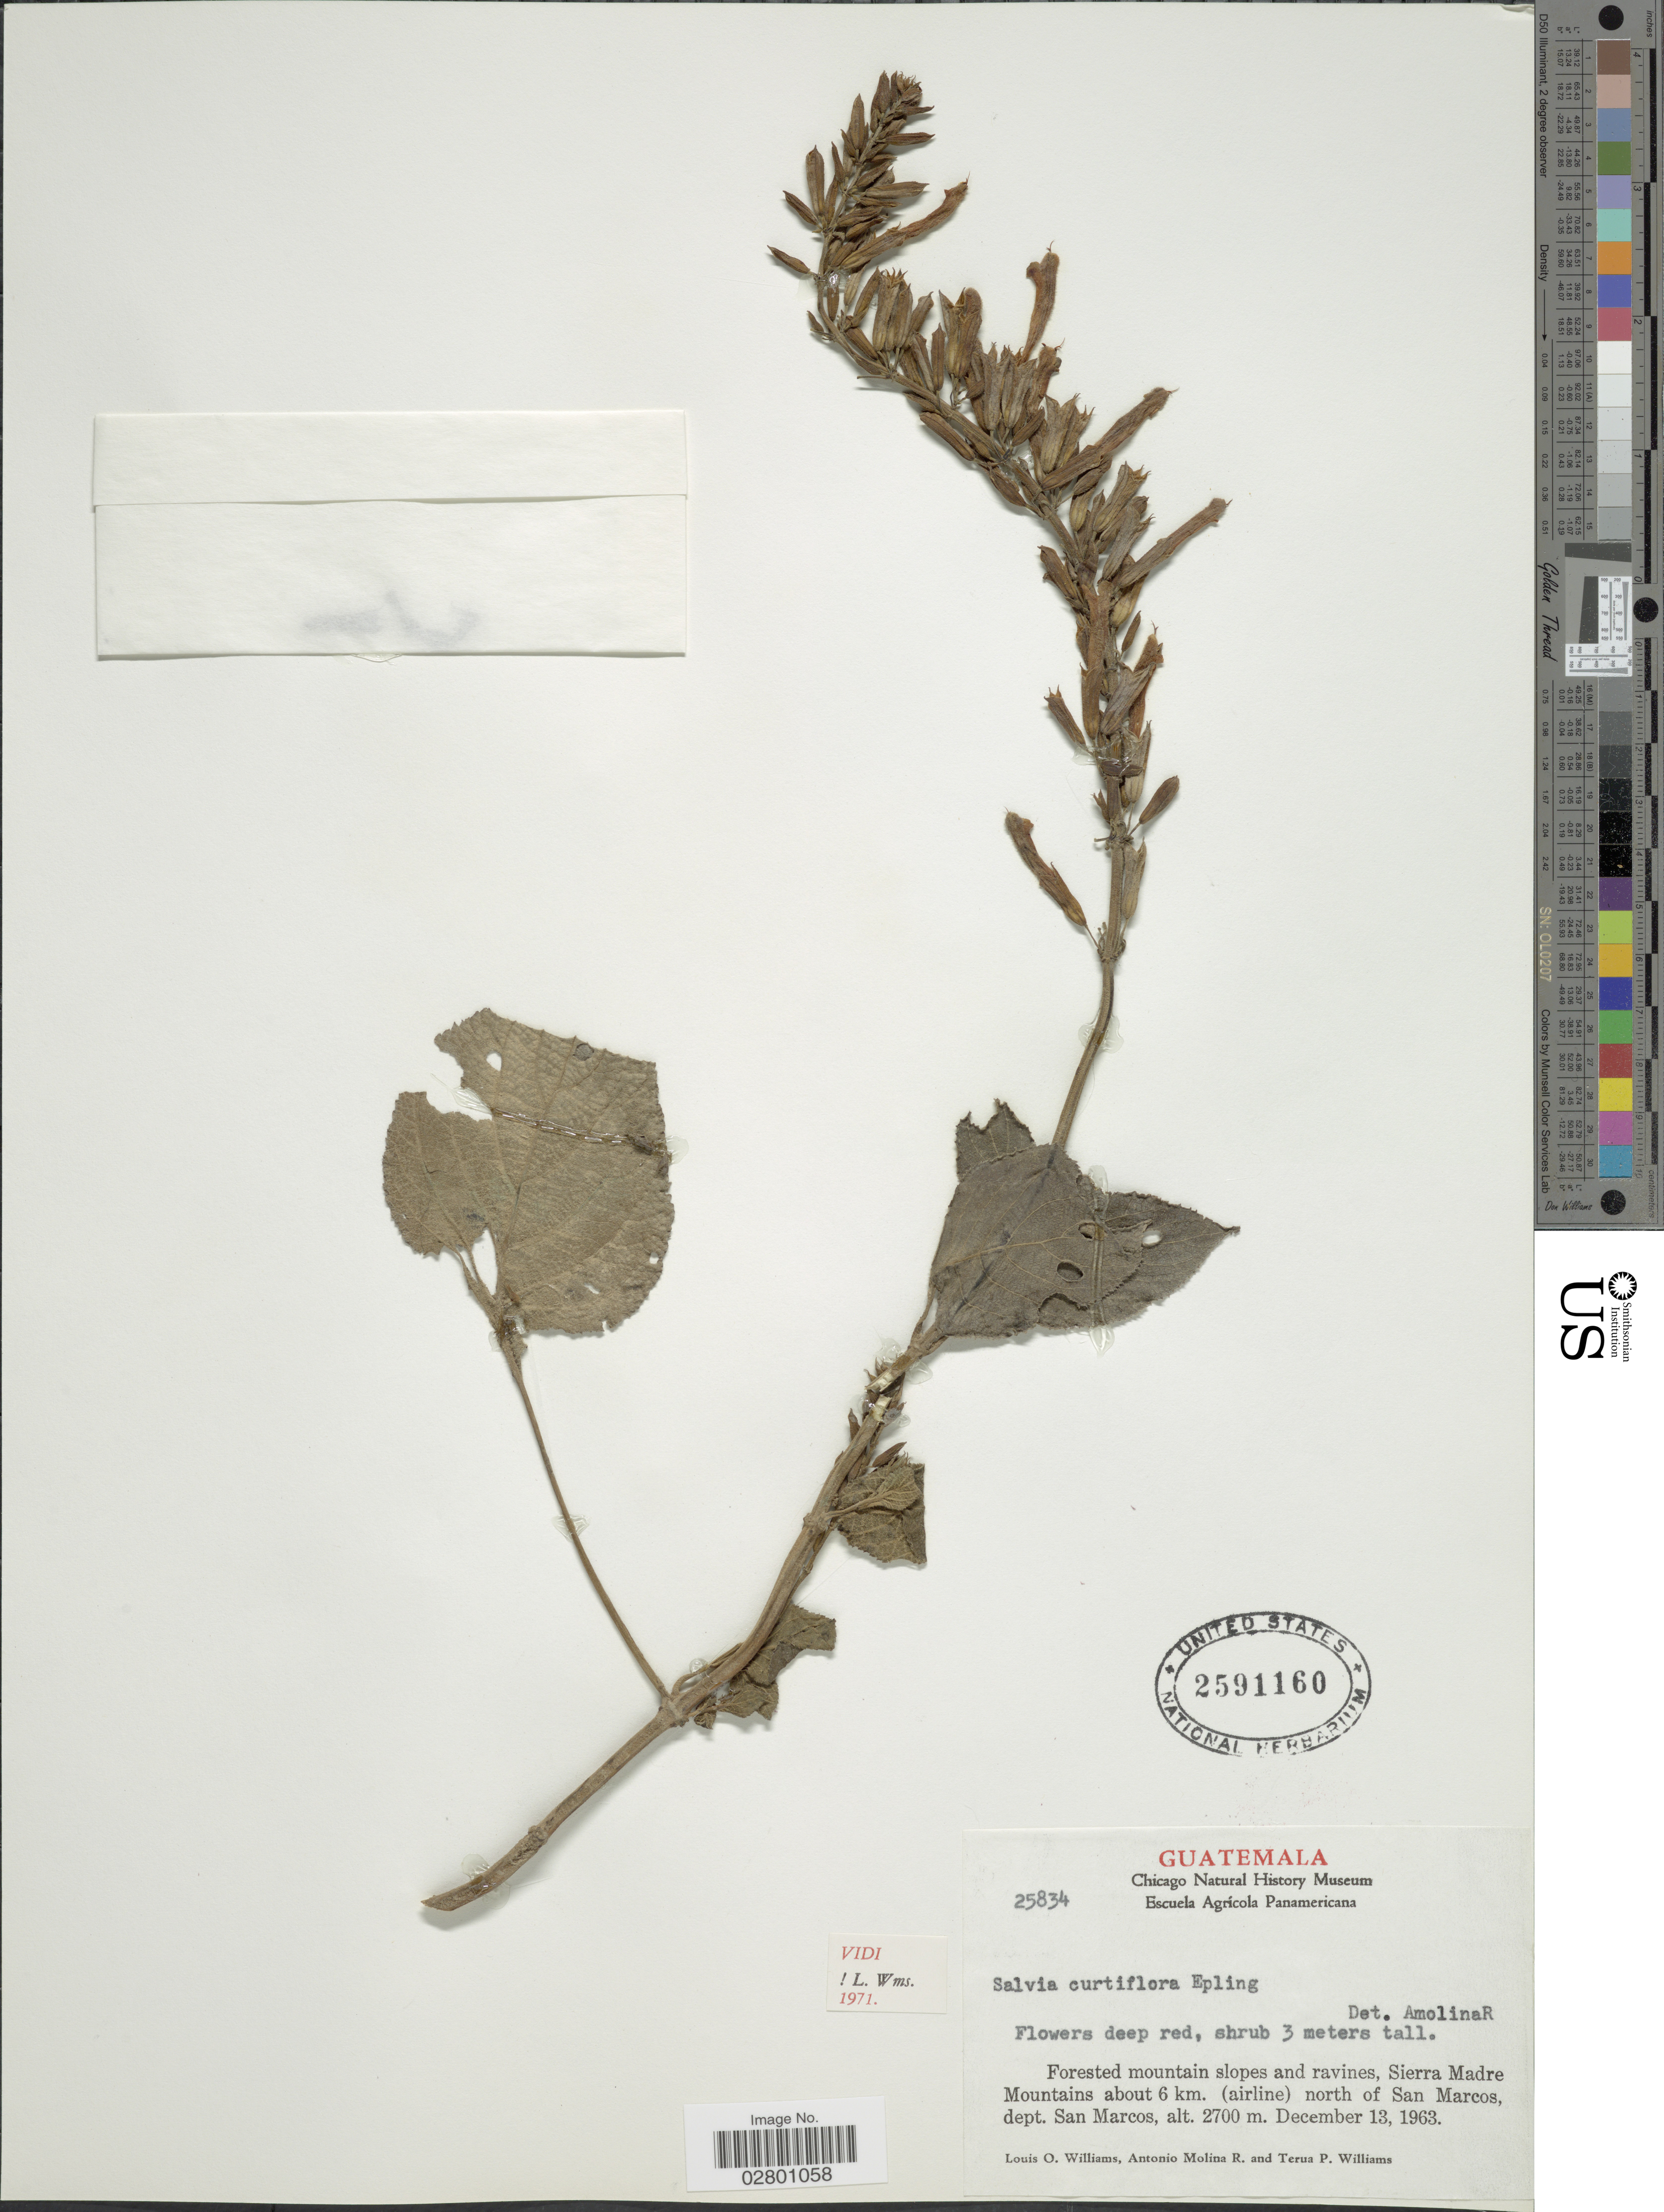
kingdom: Plantae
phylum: Tracheophyta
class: Magnoliopsida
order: Lamiales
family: Lamiaceae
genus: Salvia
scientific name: Salvia curtiflora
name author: Epling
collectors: L. O. Williams, A. Molina R. & T. P. Williams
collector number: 25834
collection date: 1963-12-13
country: Guatemala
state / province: San Marcos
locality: Forested mountain slopes and ravines, Sierra Madre Mountains about 6 km. (airline) north of San Marcos, dept. San Marcos.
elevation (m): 2700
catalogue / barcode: US 2591160